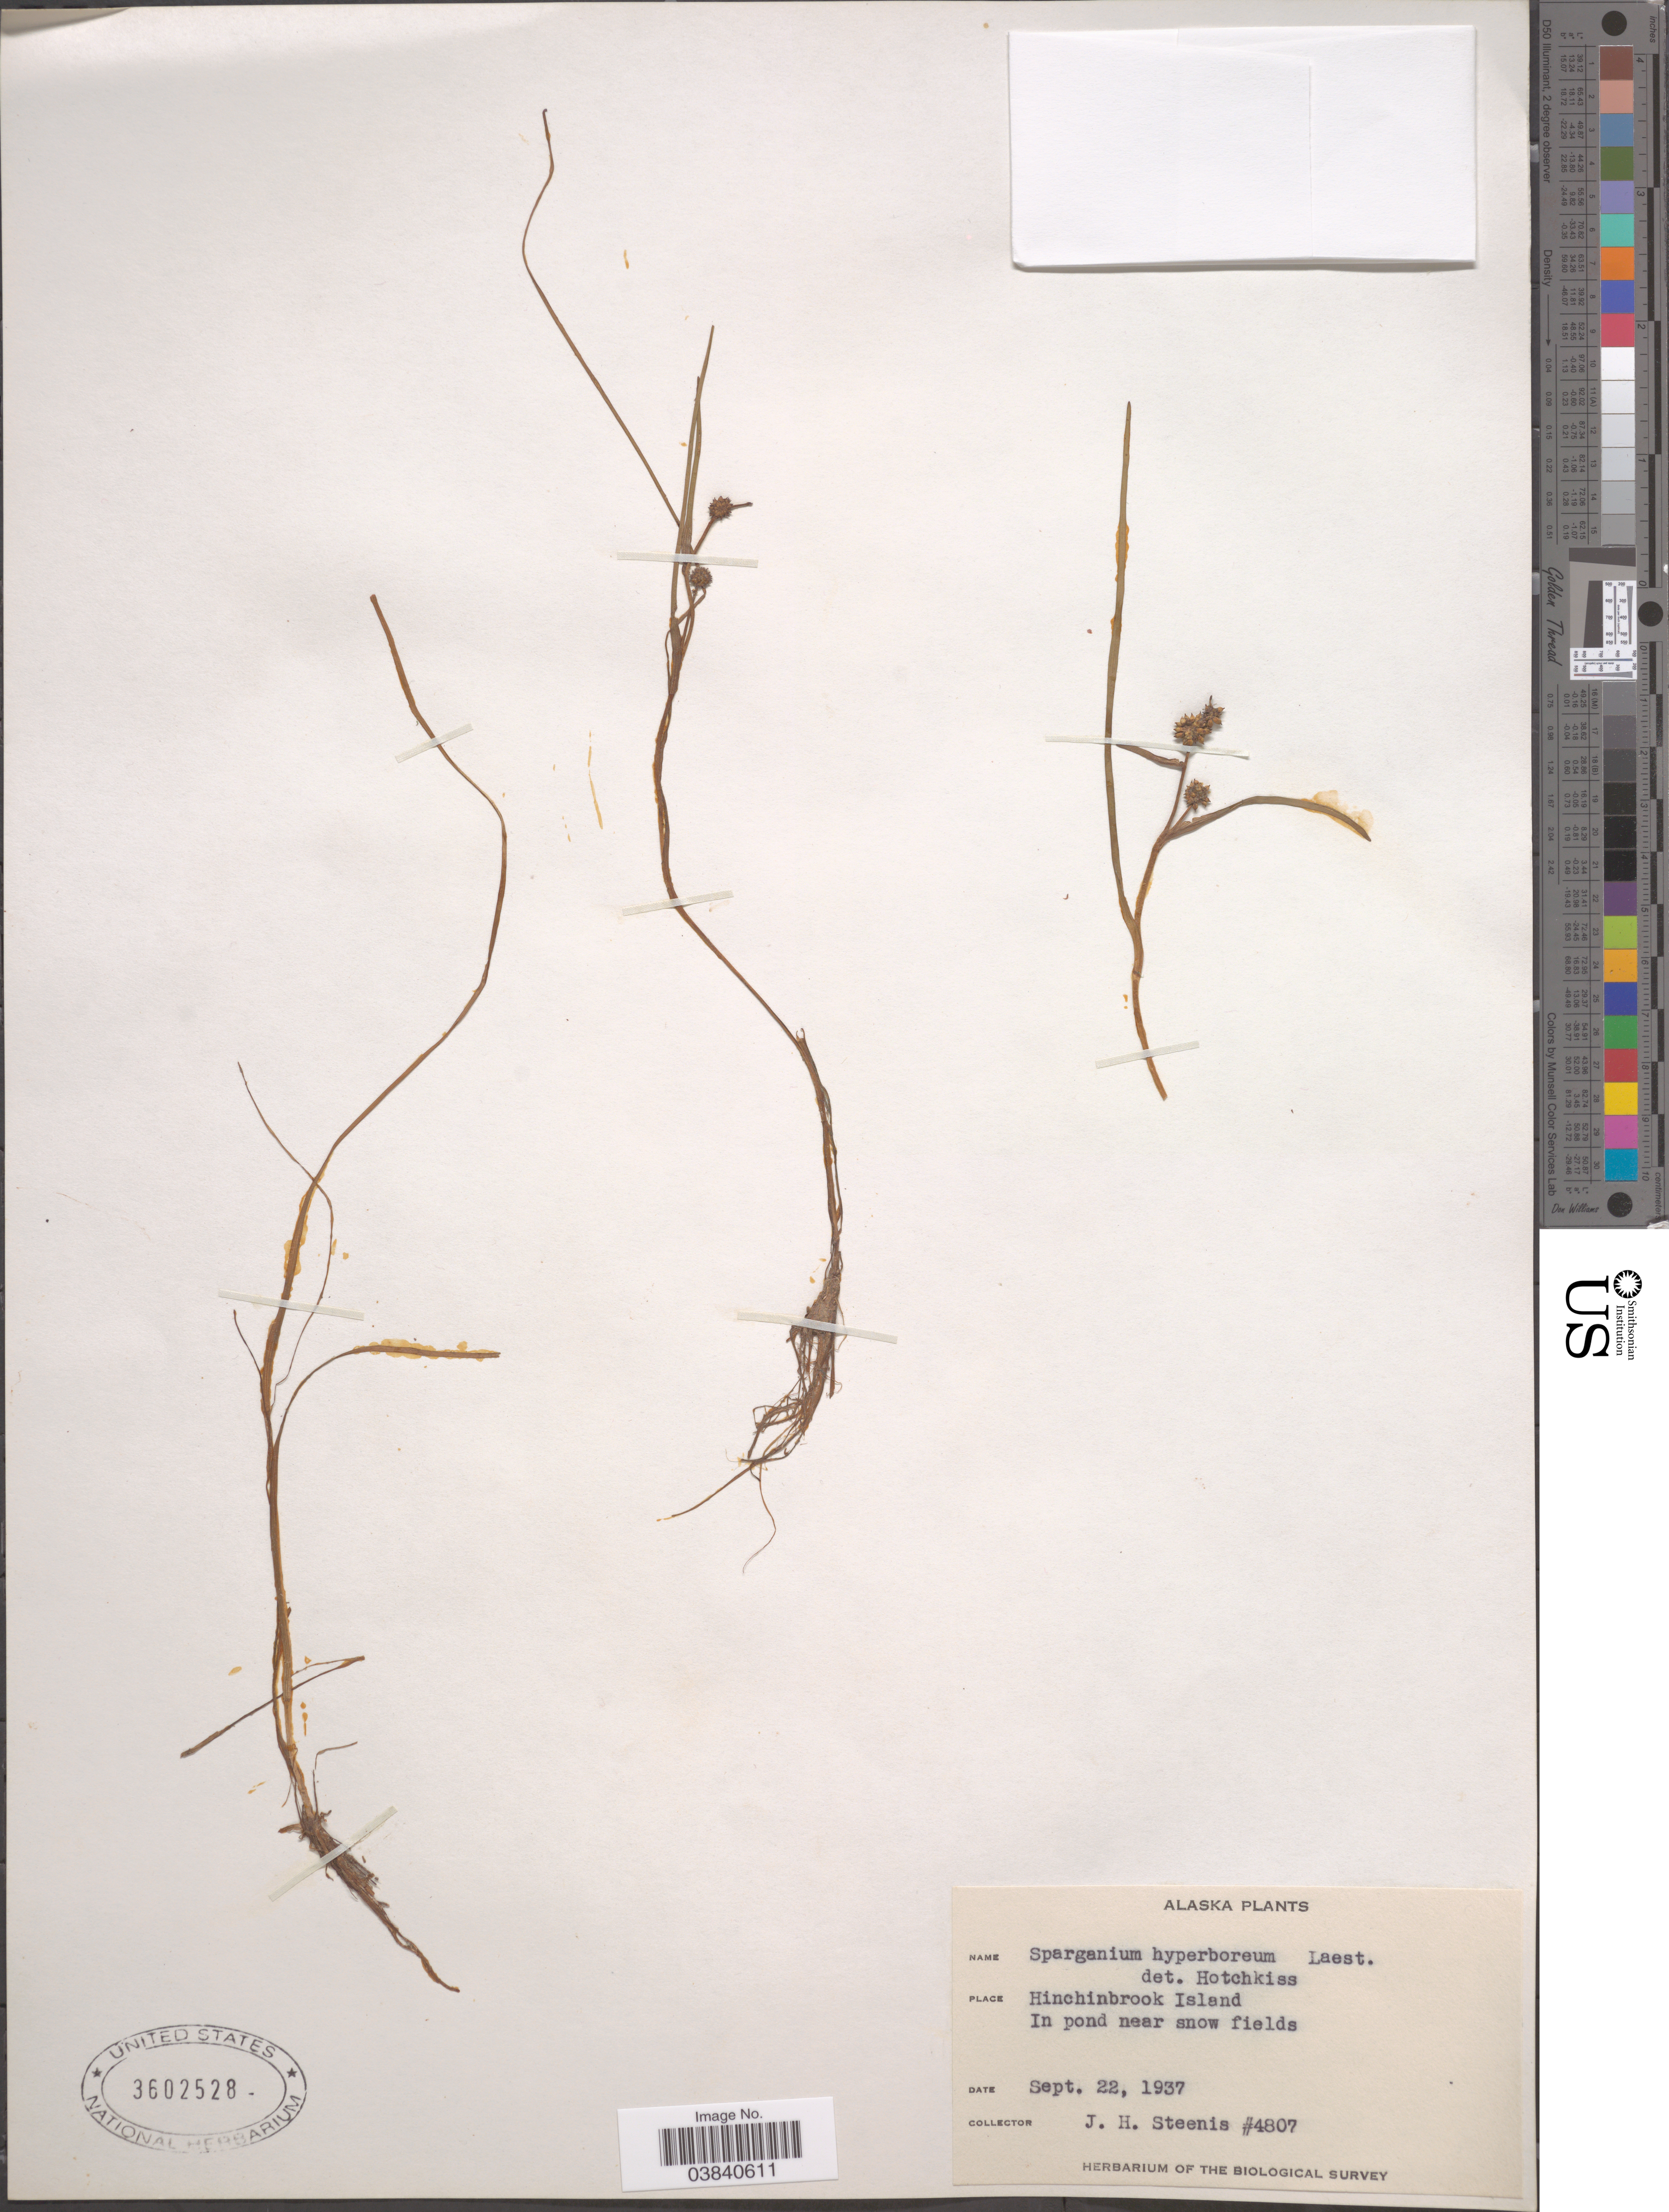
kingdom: Plantae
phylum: Tracheophyta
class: Liliopsida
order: Poales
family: Typhaceae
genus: Sparganium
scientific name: Sparganium hyperboreum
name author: Beurl. ex Laest.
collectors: J. H. Steenis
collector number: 4807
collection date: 1937-09-22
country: United States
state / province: Alaska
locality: Hinchinbrook Island. In pond near snow fields.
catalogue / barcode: US 3602528